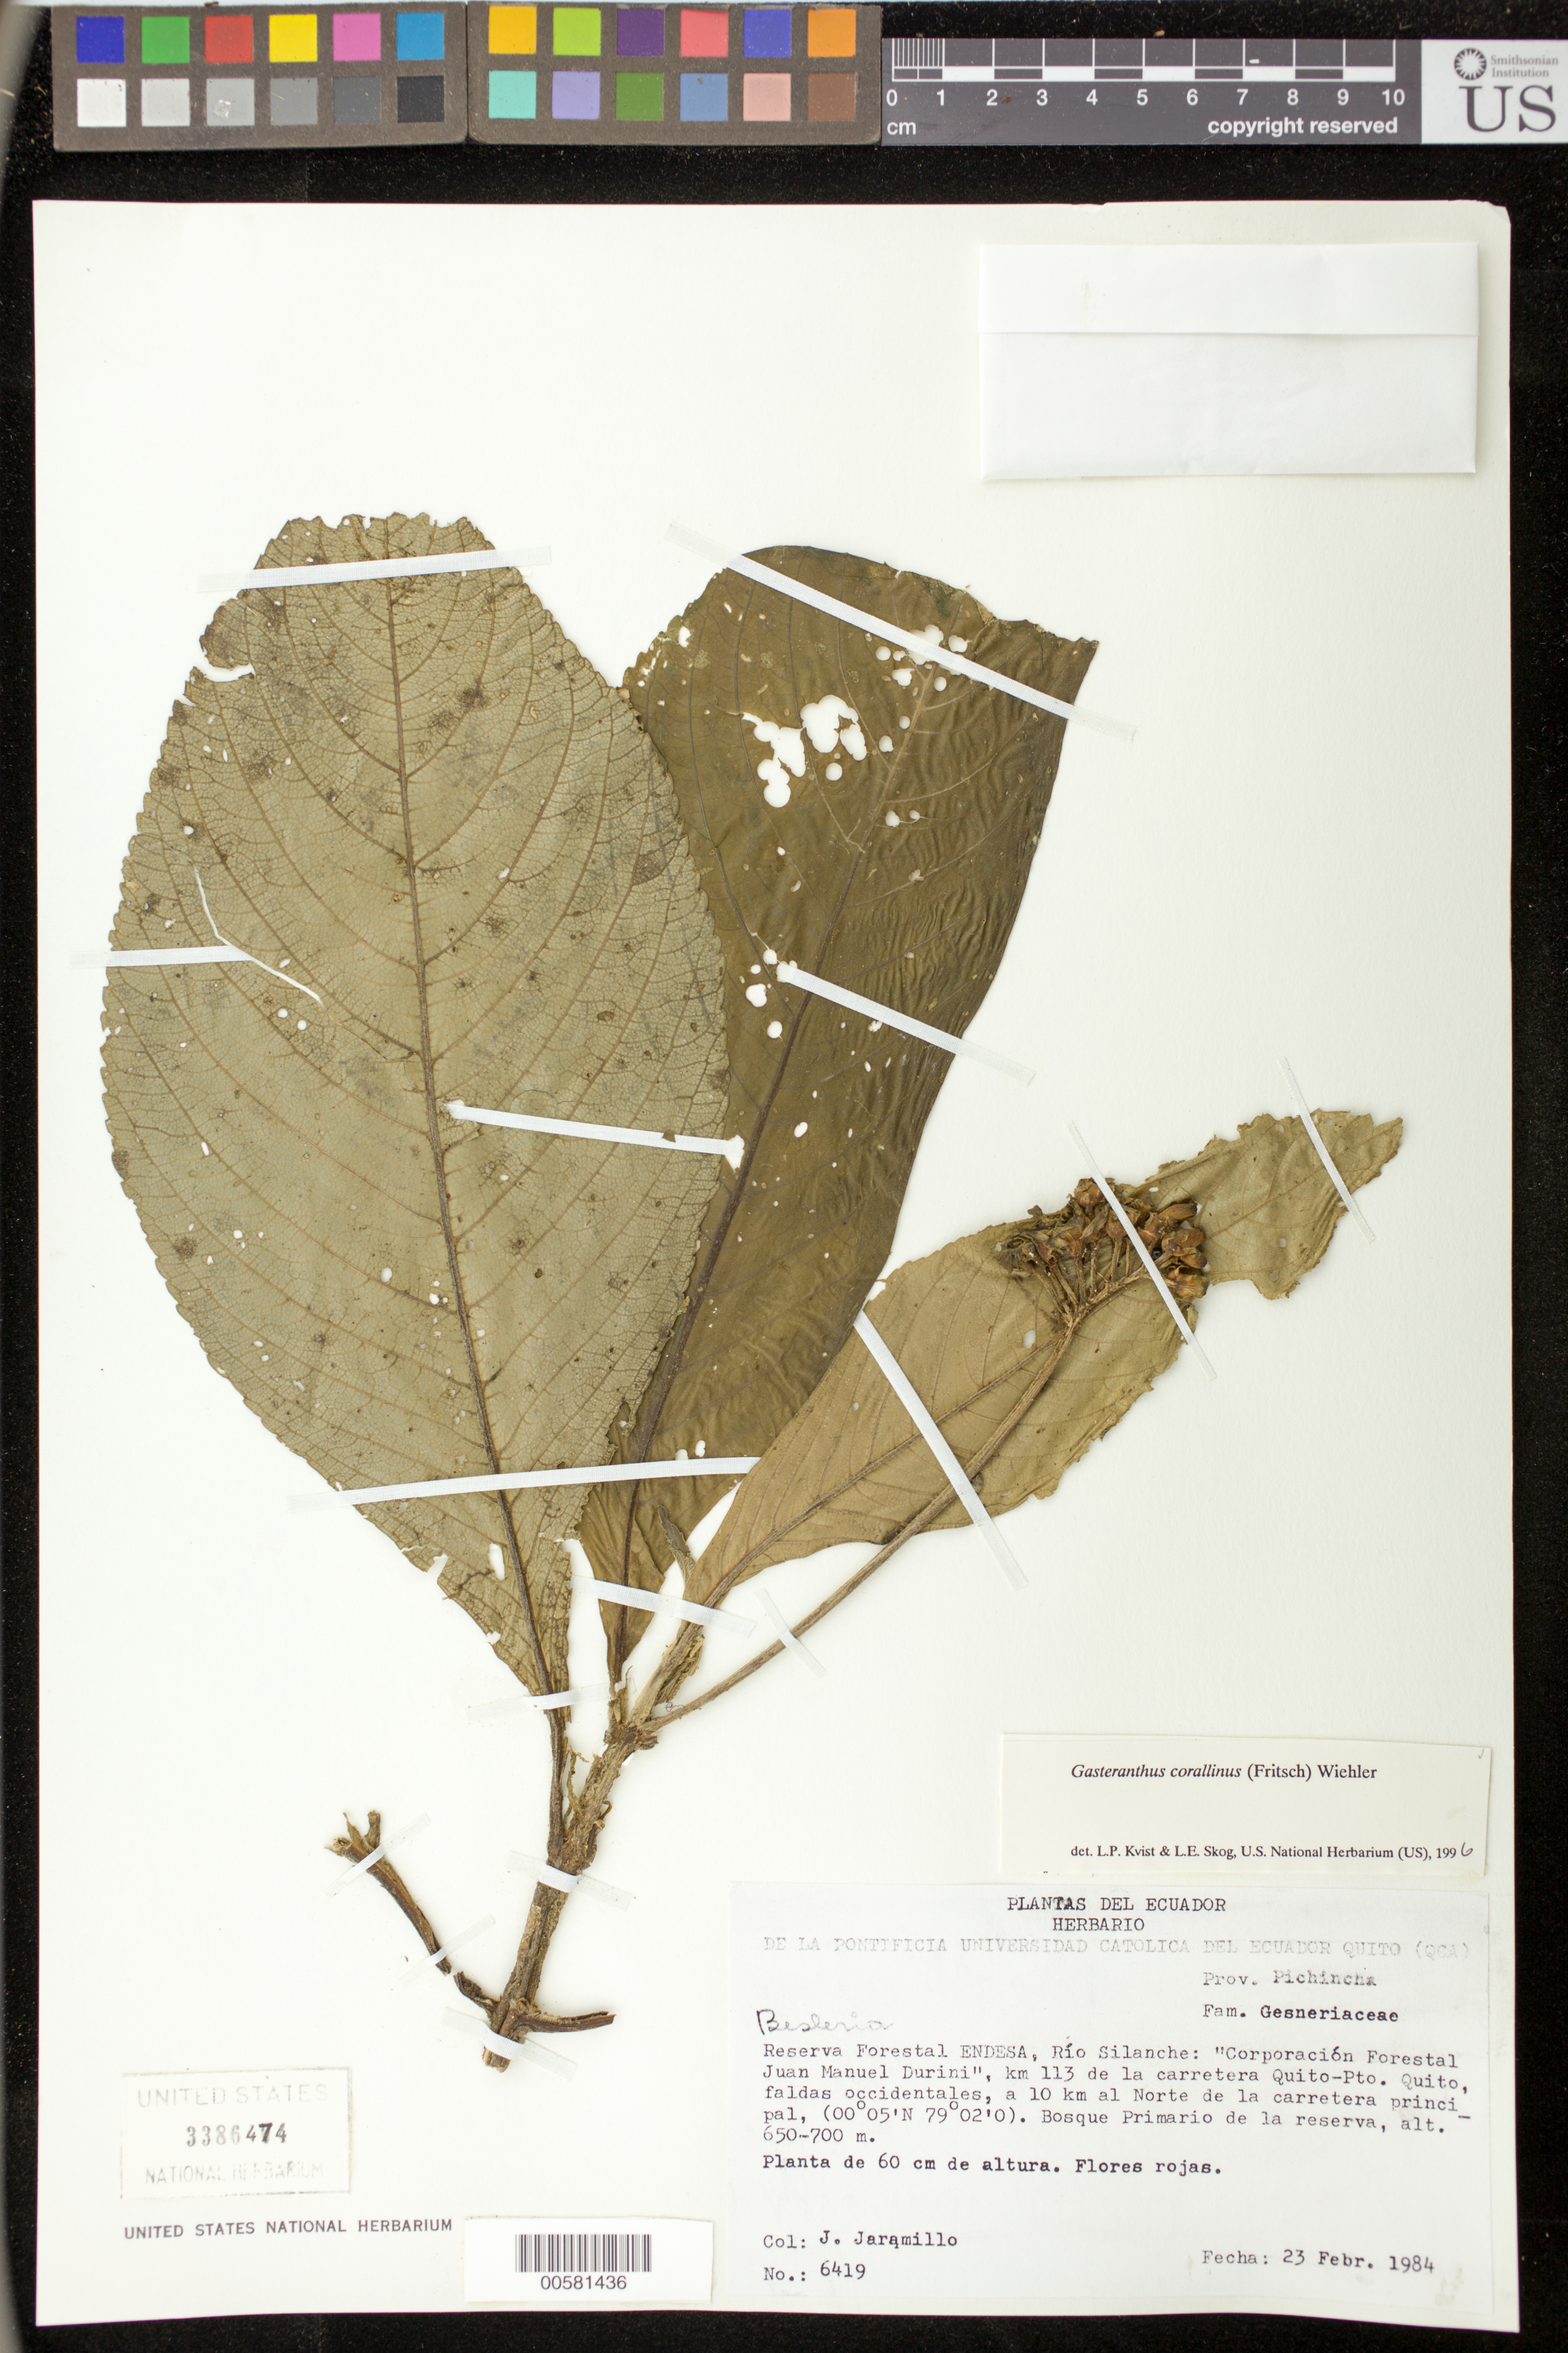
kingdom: Plantae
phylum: Tracheophyta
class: Magnoliopsida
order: Lamiales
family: Gesneriaceae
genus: Gasteranthus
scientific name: Gasteranthus corallinus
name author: (Fritsch) Wiehler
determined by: Skog, Laurence E.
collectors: J. L. Jaramillo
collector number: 6419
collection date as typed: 23 Feb 1984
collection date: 1984-02-23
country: Ecuador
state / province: Pichincha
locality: Reserva Forestal ENDESA, Río Silanche: "Corporación Forestal Juan Manuel Durini", km 113 de la carretera Quito-Pto. Quito, faldas occidentales, a 10 km al Norte de la carretera principal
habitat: Bosque primario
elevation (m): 650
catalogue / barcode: US 3386474